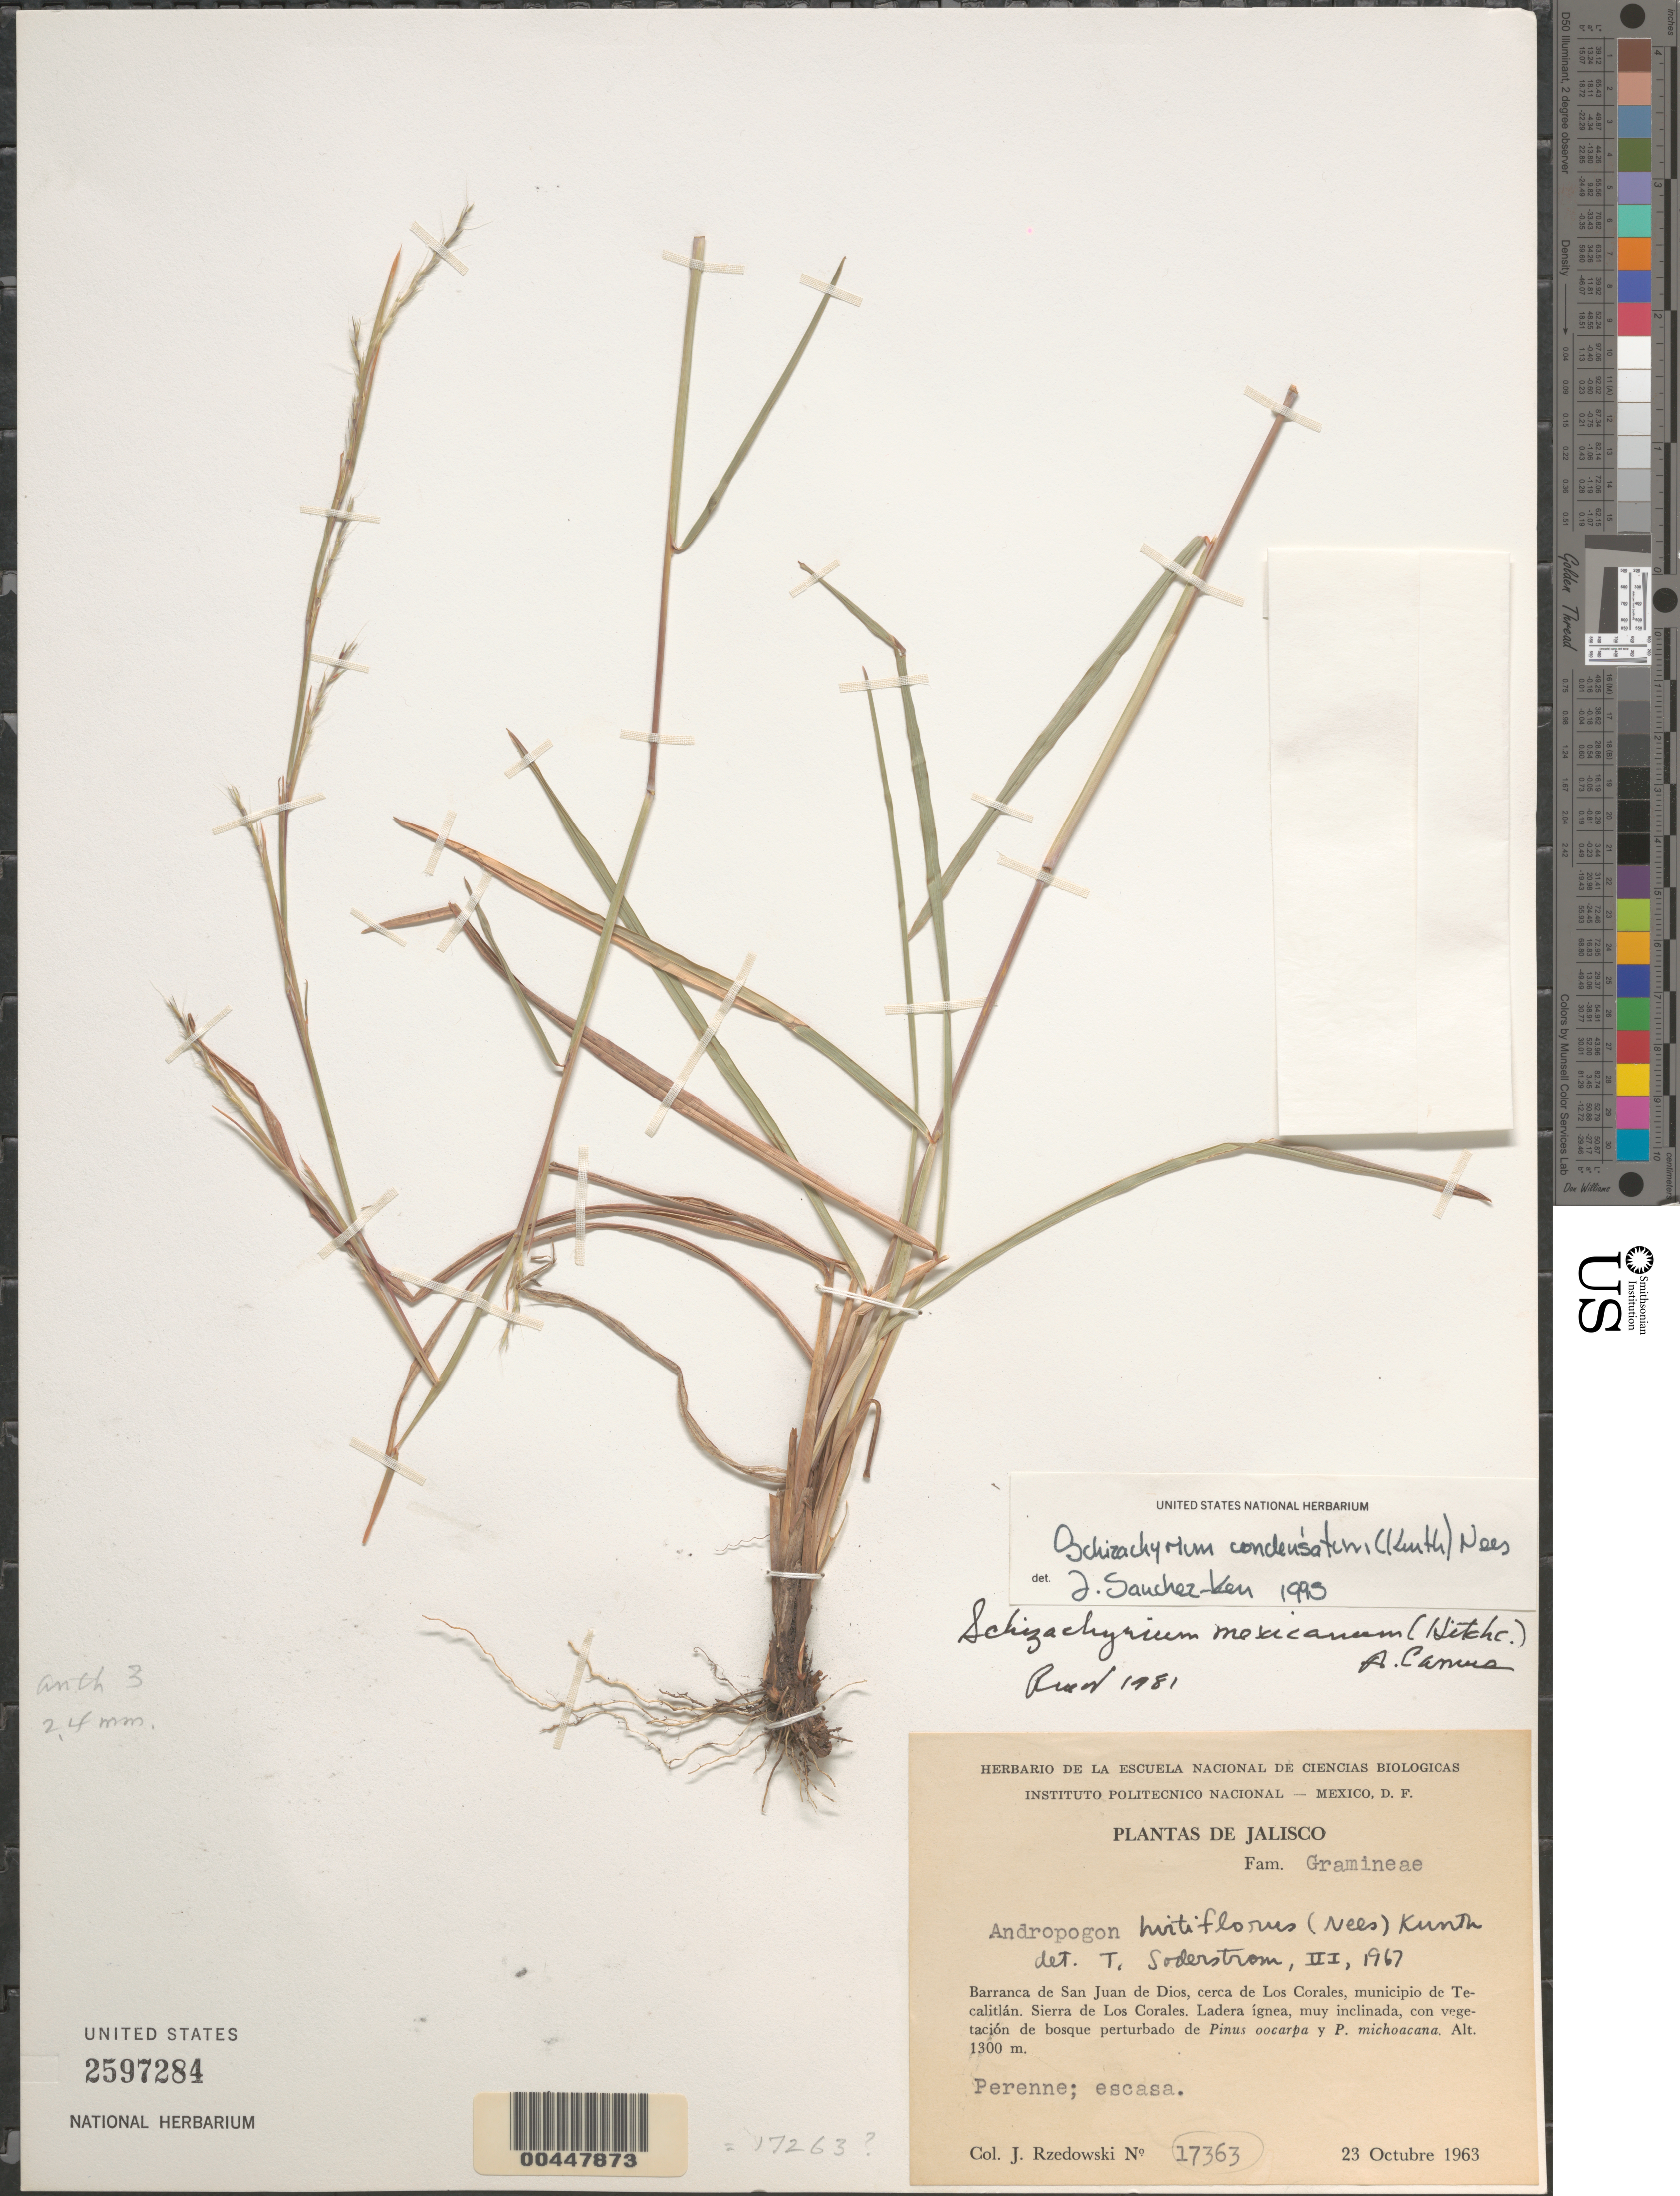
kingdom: Plantae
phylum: Tracheophyta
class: Liliopsida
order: Poales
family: Poaceae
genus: Schizachyrium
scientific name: Schizachyrium condensatum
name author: (Kunth) Nees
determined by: Sánchez-Ken, J. G.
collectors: J. Rzedowski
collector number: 17363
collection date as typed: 23 Oct 1963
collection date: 1963-10-23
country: Mexico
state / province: Jalisco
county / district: Tecalitlán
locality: Barranca de San Juan de Dios, cerca de Los Corales, Sierra de Los Corales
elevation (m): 1300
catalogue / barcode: US 2597284